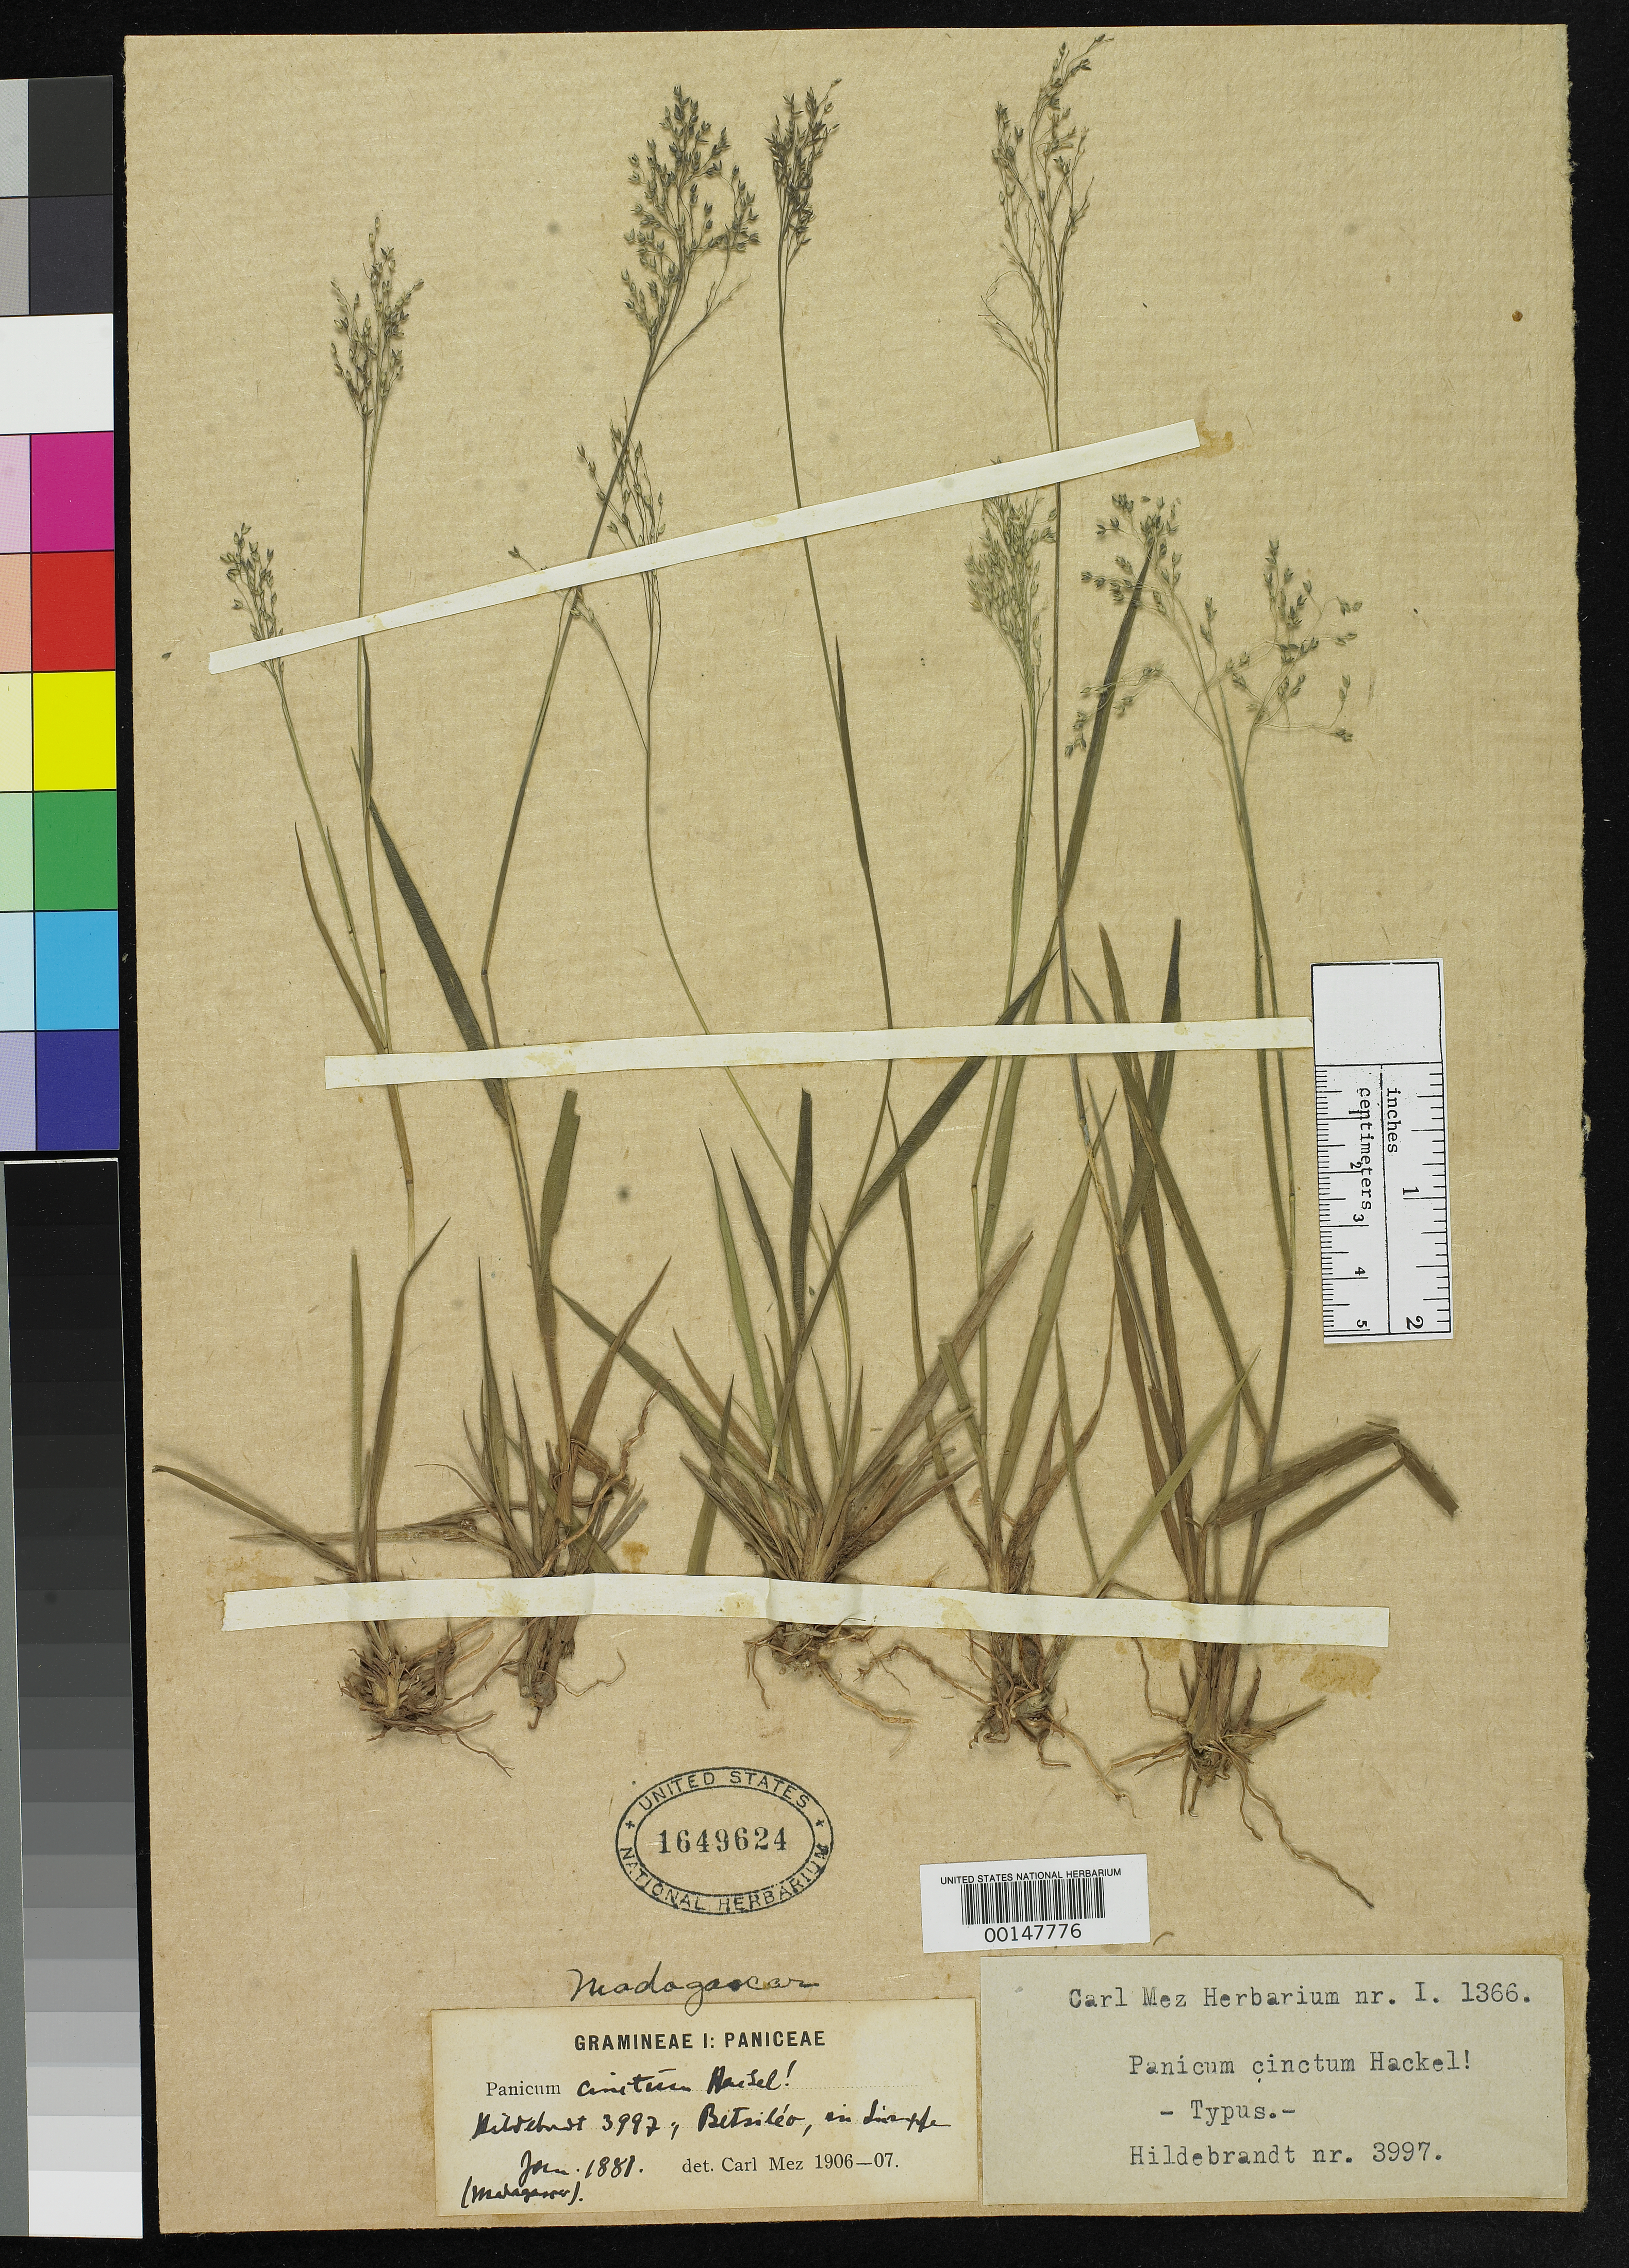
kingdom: Plantae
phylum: Tracheophyta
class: Liliopsida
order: Poales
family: Poaceae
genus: Panicum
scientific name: Panicum cinctum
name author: Hack.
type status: Isotype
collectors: J. Hildebrandt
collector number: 3997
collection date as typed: Jan 1881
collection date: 1881-01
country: Madagascar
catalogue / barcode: US 1649624